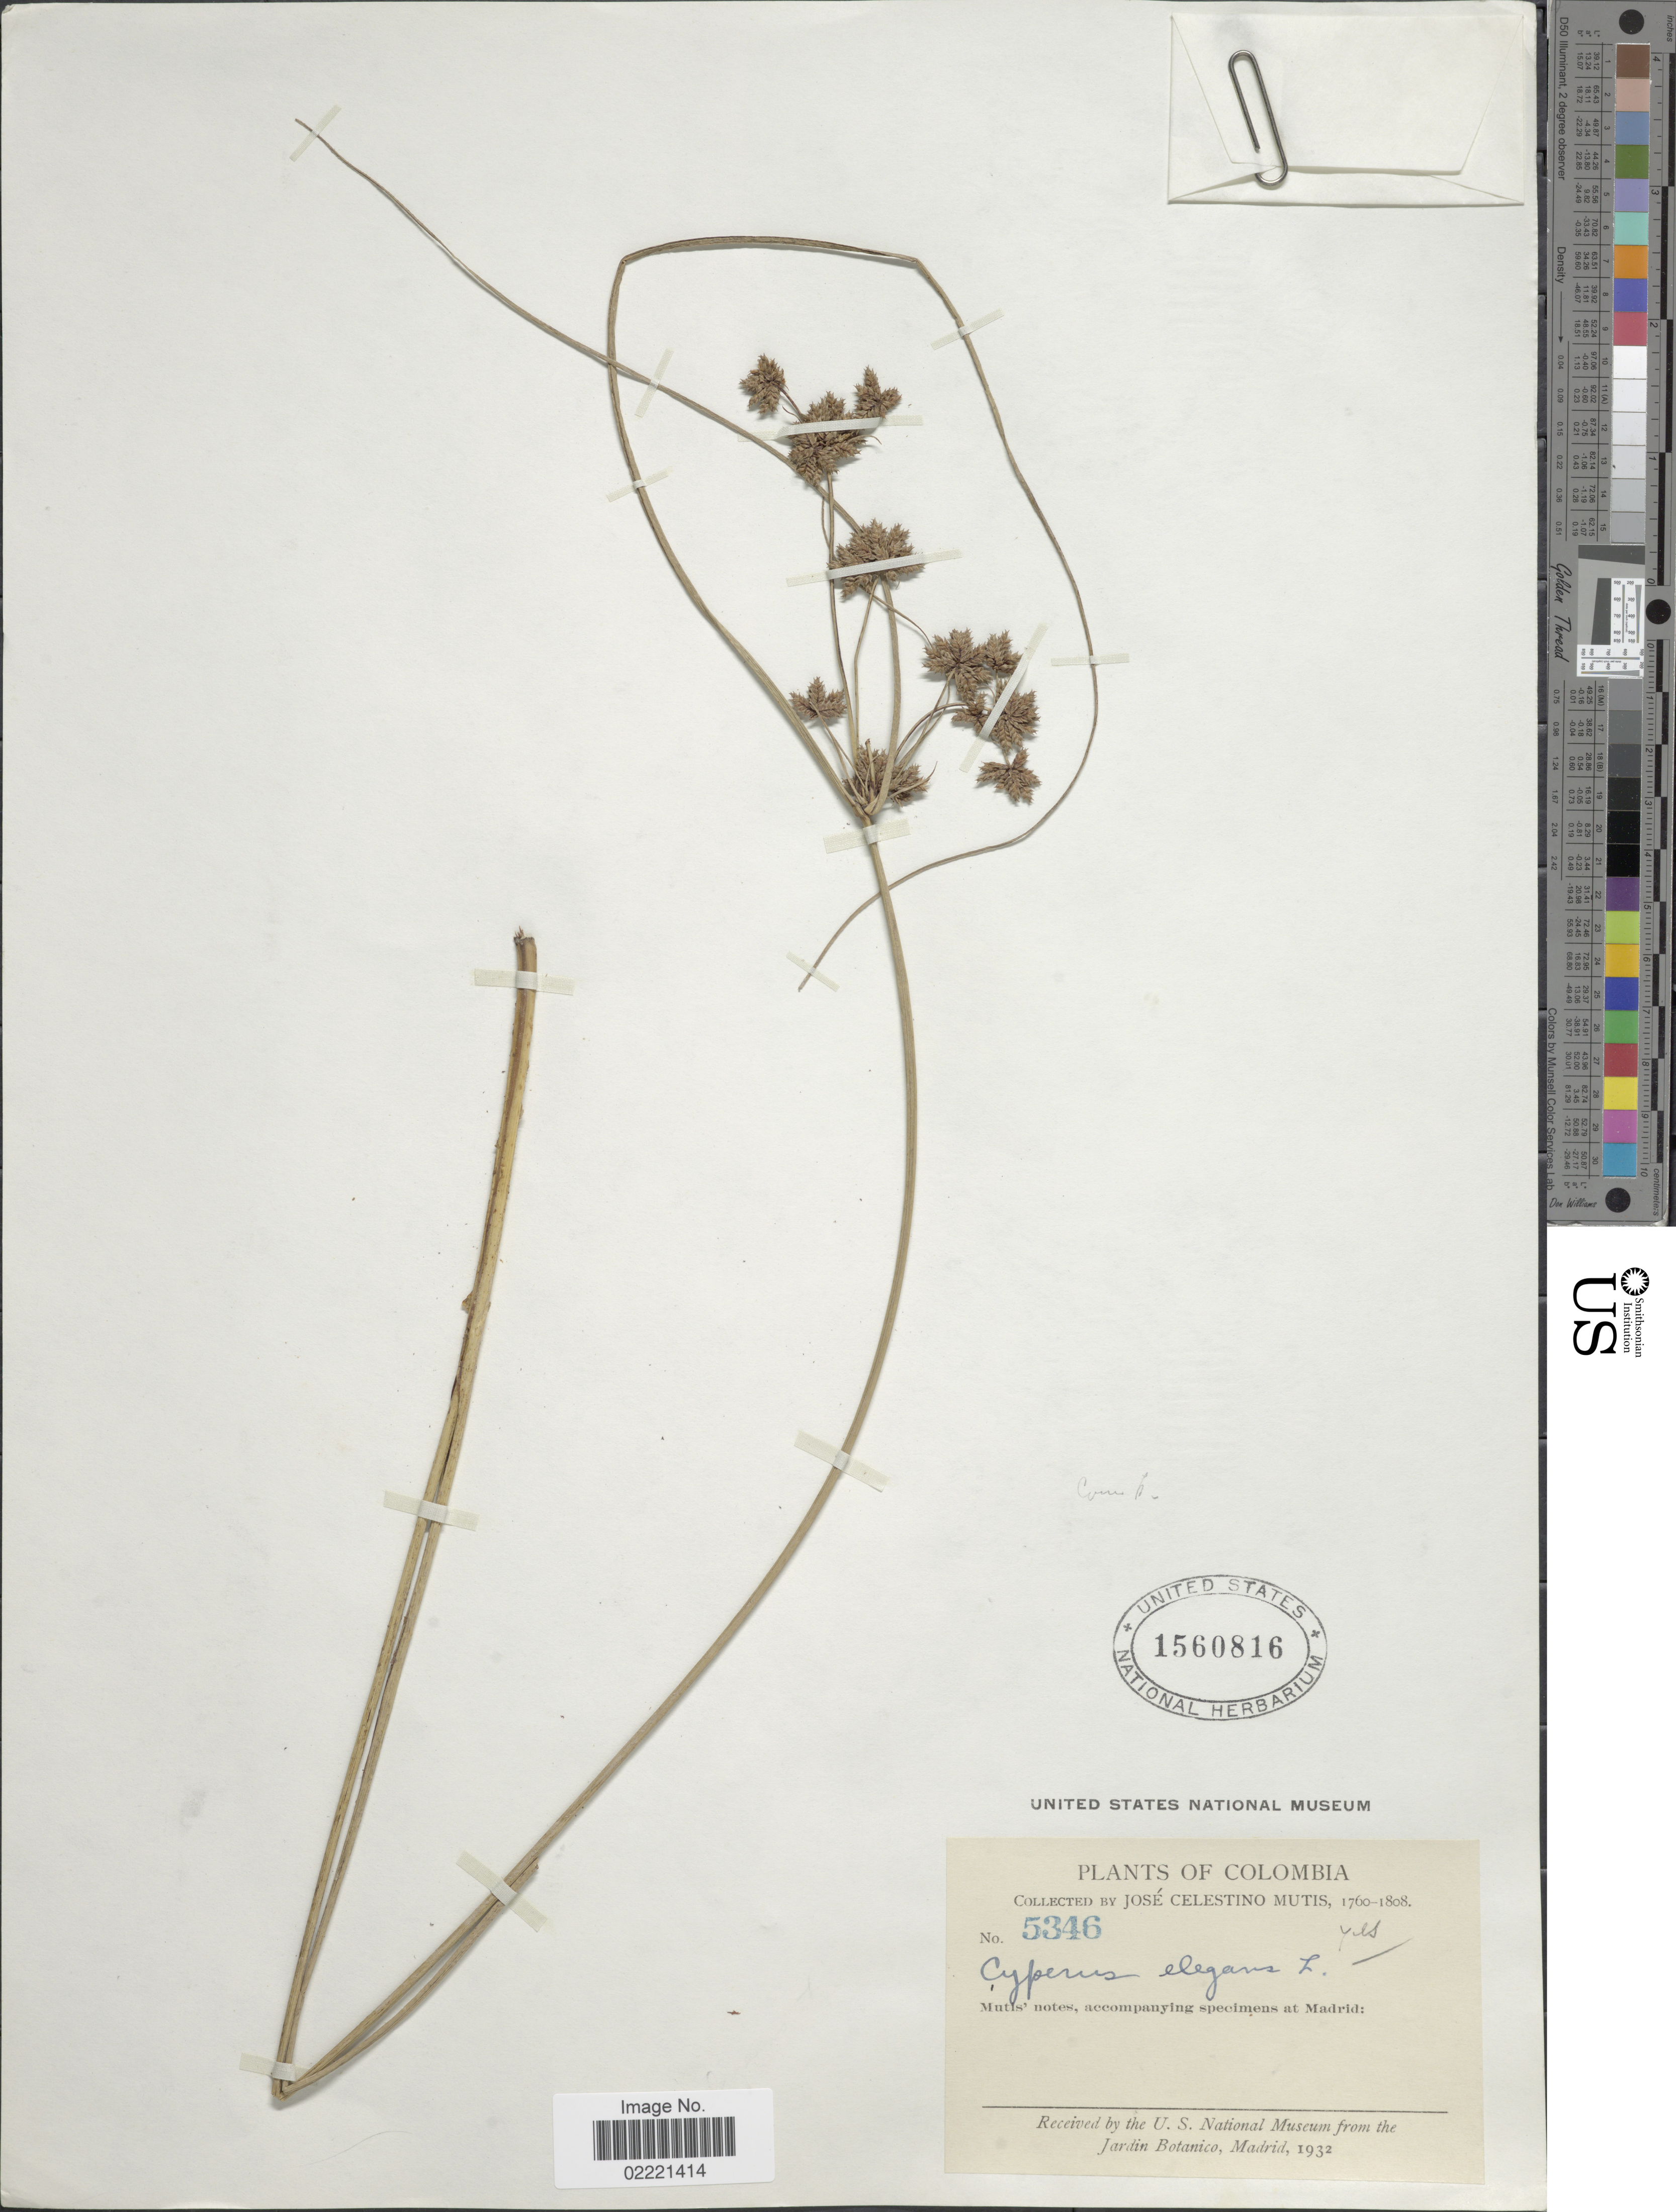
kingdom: Plantae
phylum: Tracheophyta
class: Liliopsida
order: Poales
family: Cyperaceae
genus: Cyperus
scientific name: Cyperus elegans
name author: L.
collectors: J. C. B. Mutis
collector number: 5346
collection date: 1790/1808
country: Colombia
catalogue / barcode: US 1560816